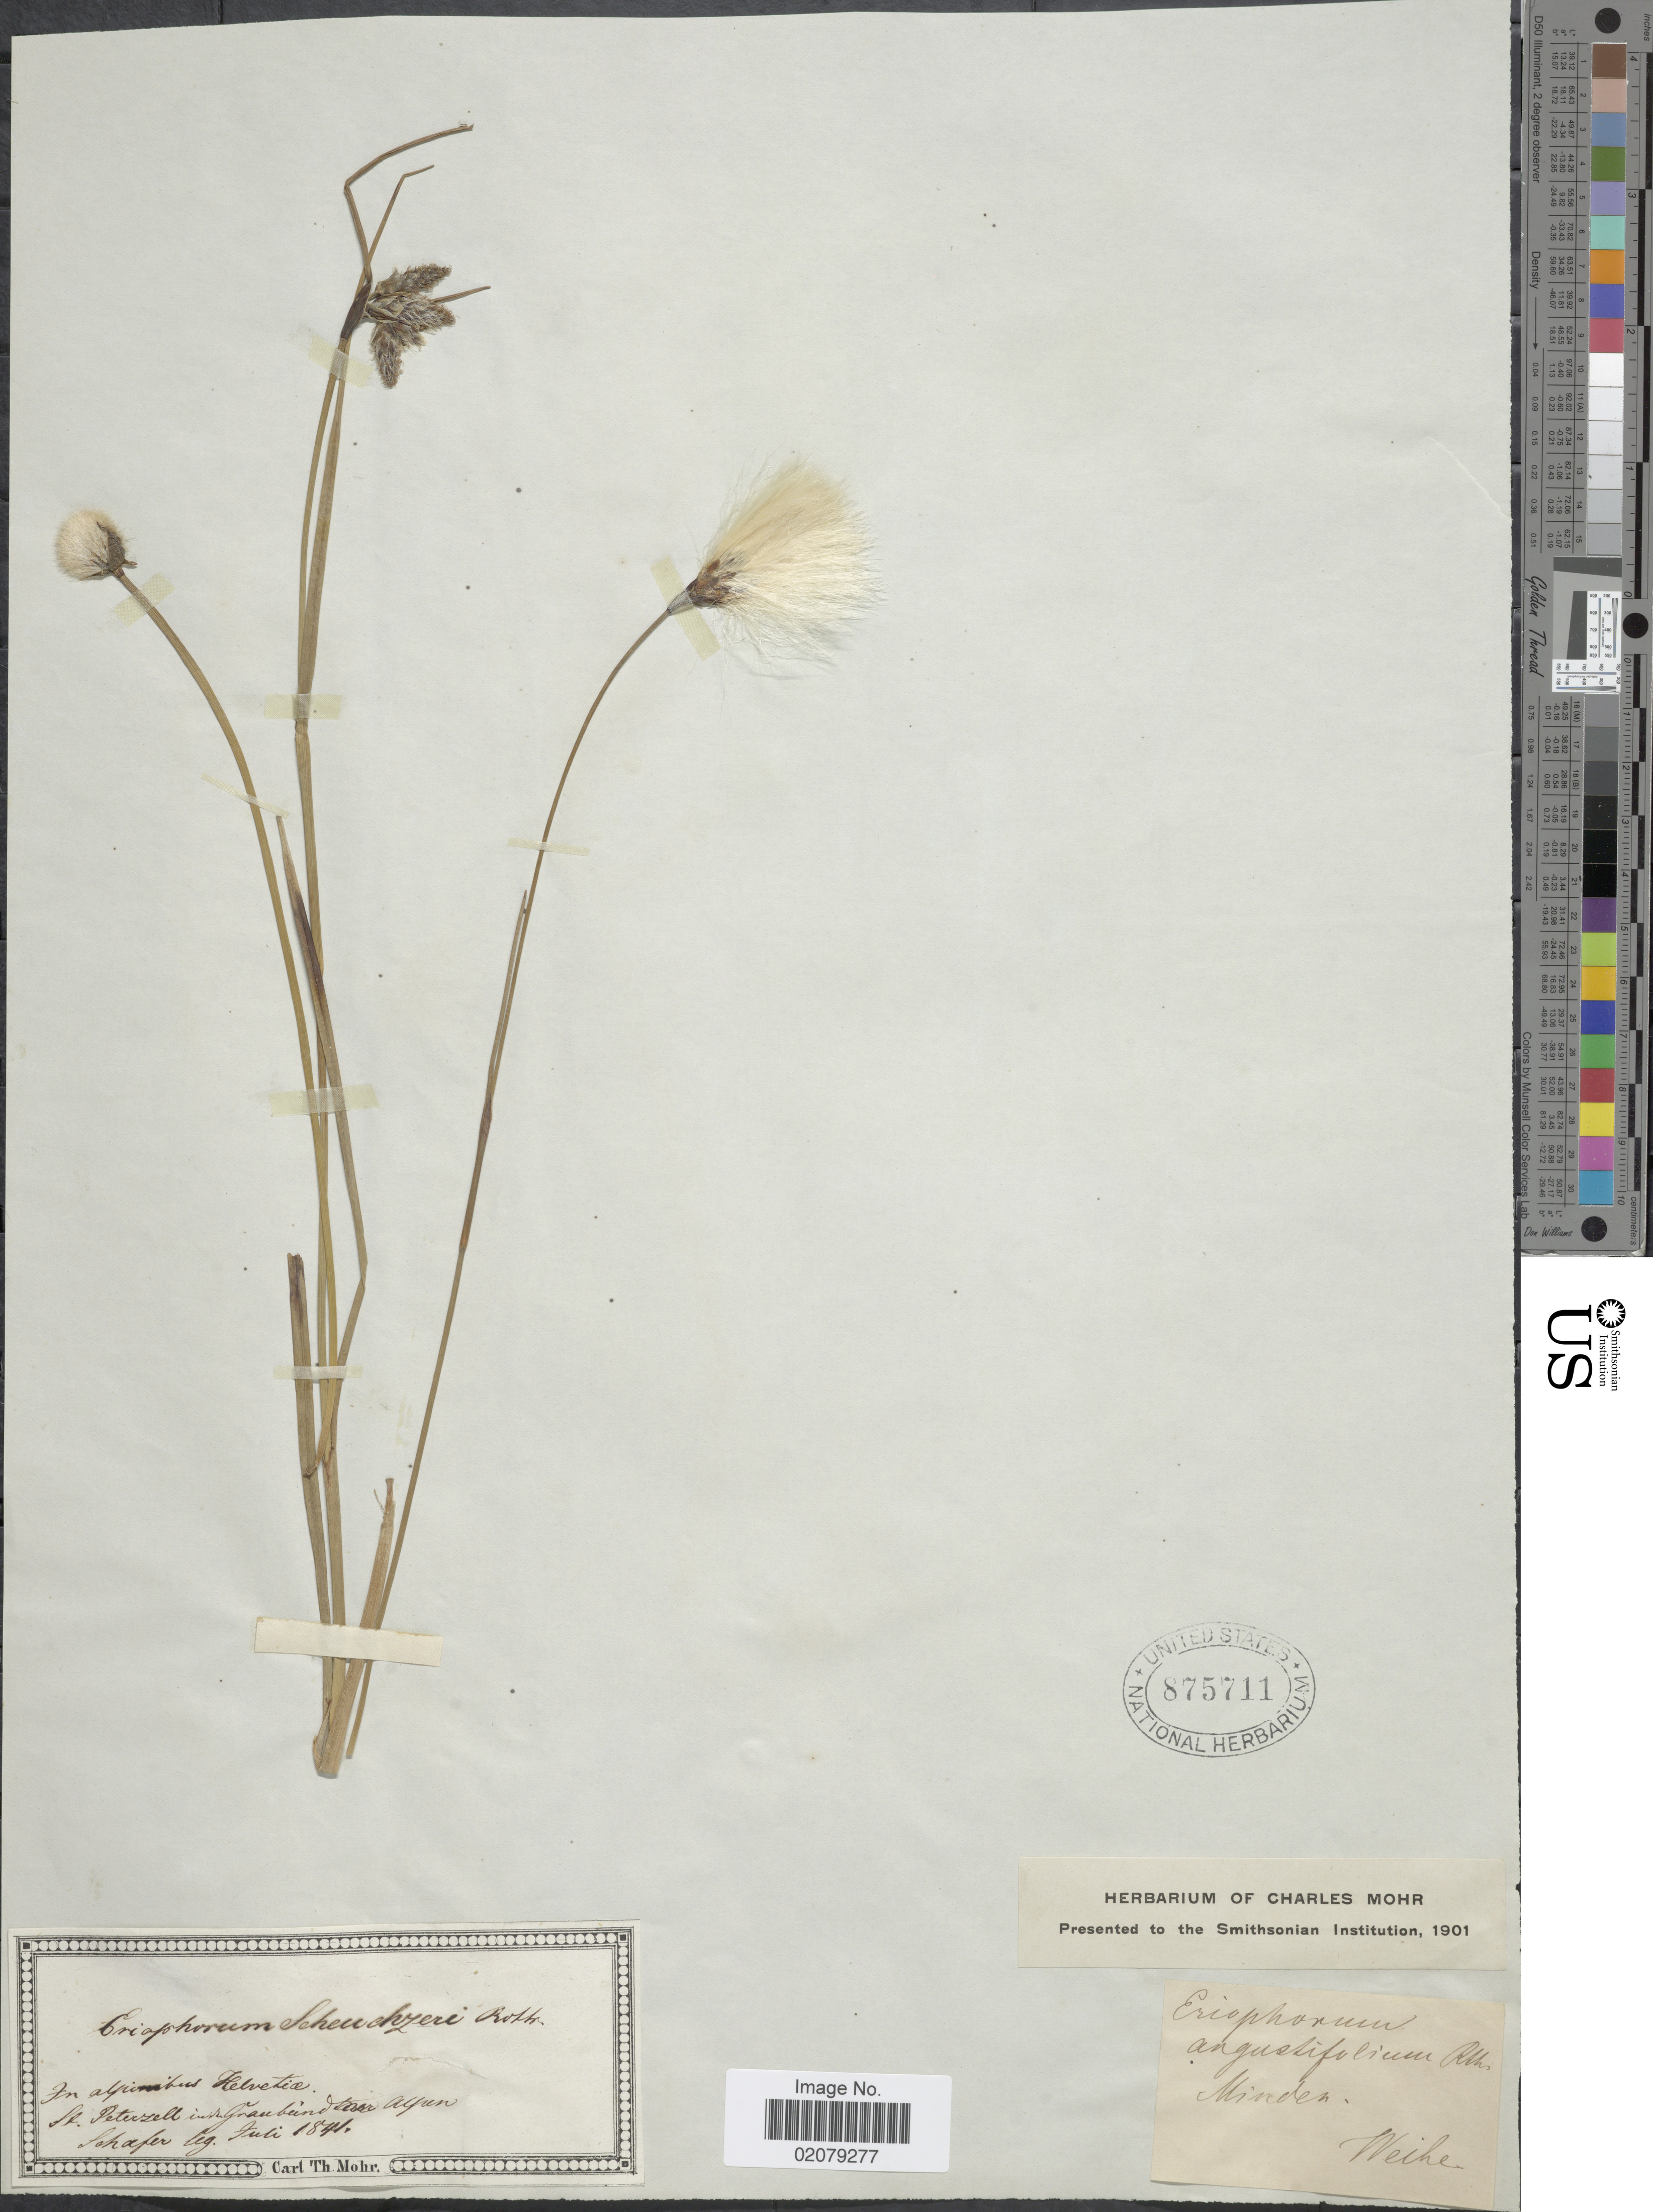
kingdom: Plantae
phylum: Tracheophyta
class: Liliopsida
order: Poales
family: Cyperaceae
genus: Eriophorum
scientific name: Eriophorum angustifolium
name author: Honck.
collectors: -. Schafer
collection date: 1841-07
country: Switzerland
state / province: St. Gallen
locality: In alpinus Helvetica. St. Peterzell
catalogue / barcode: US 875711